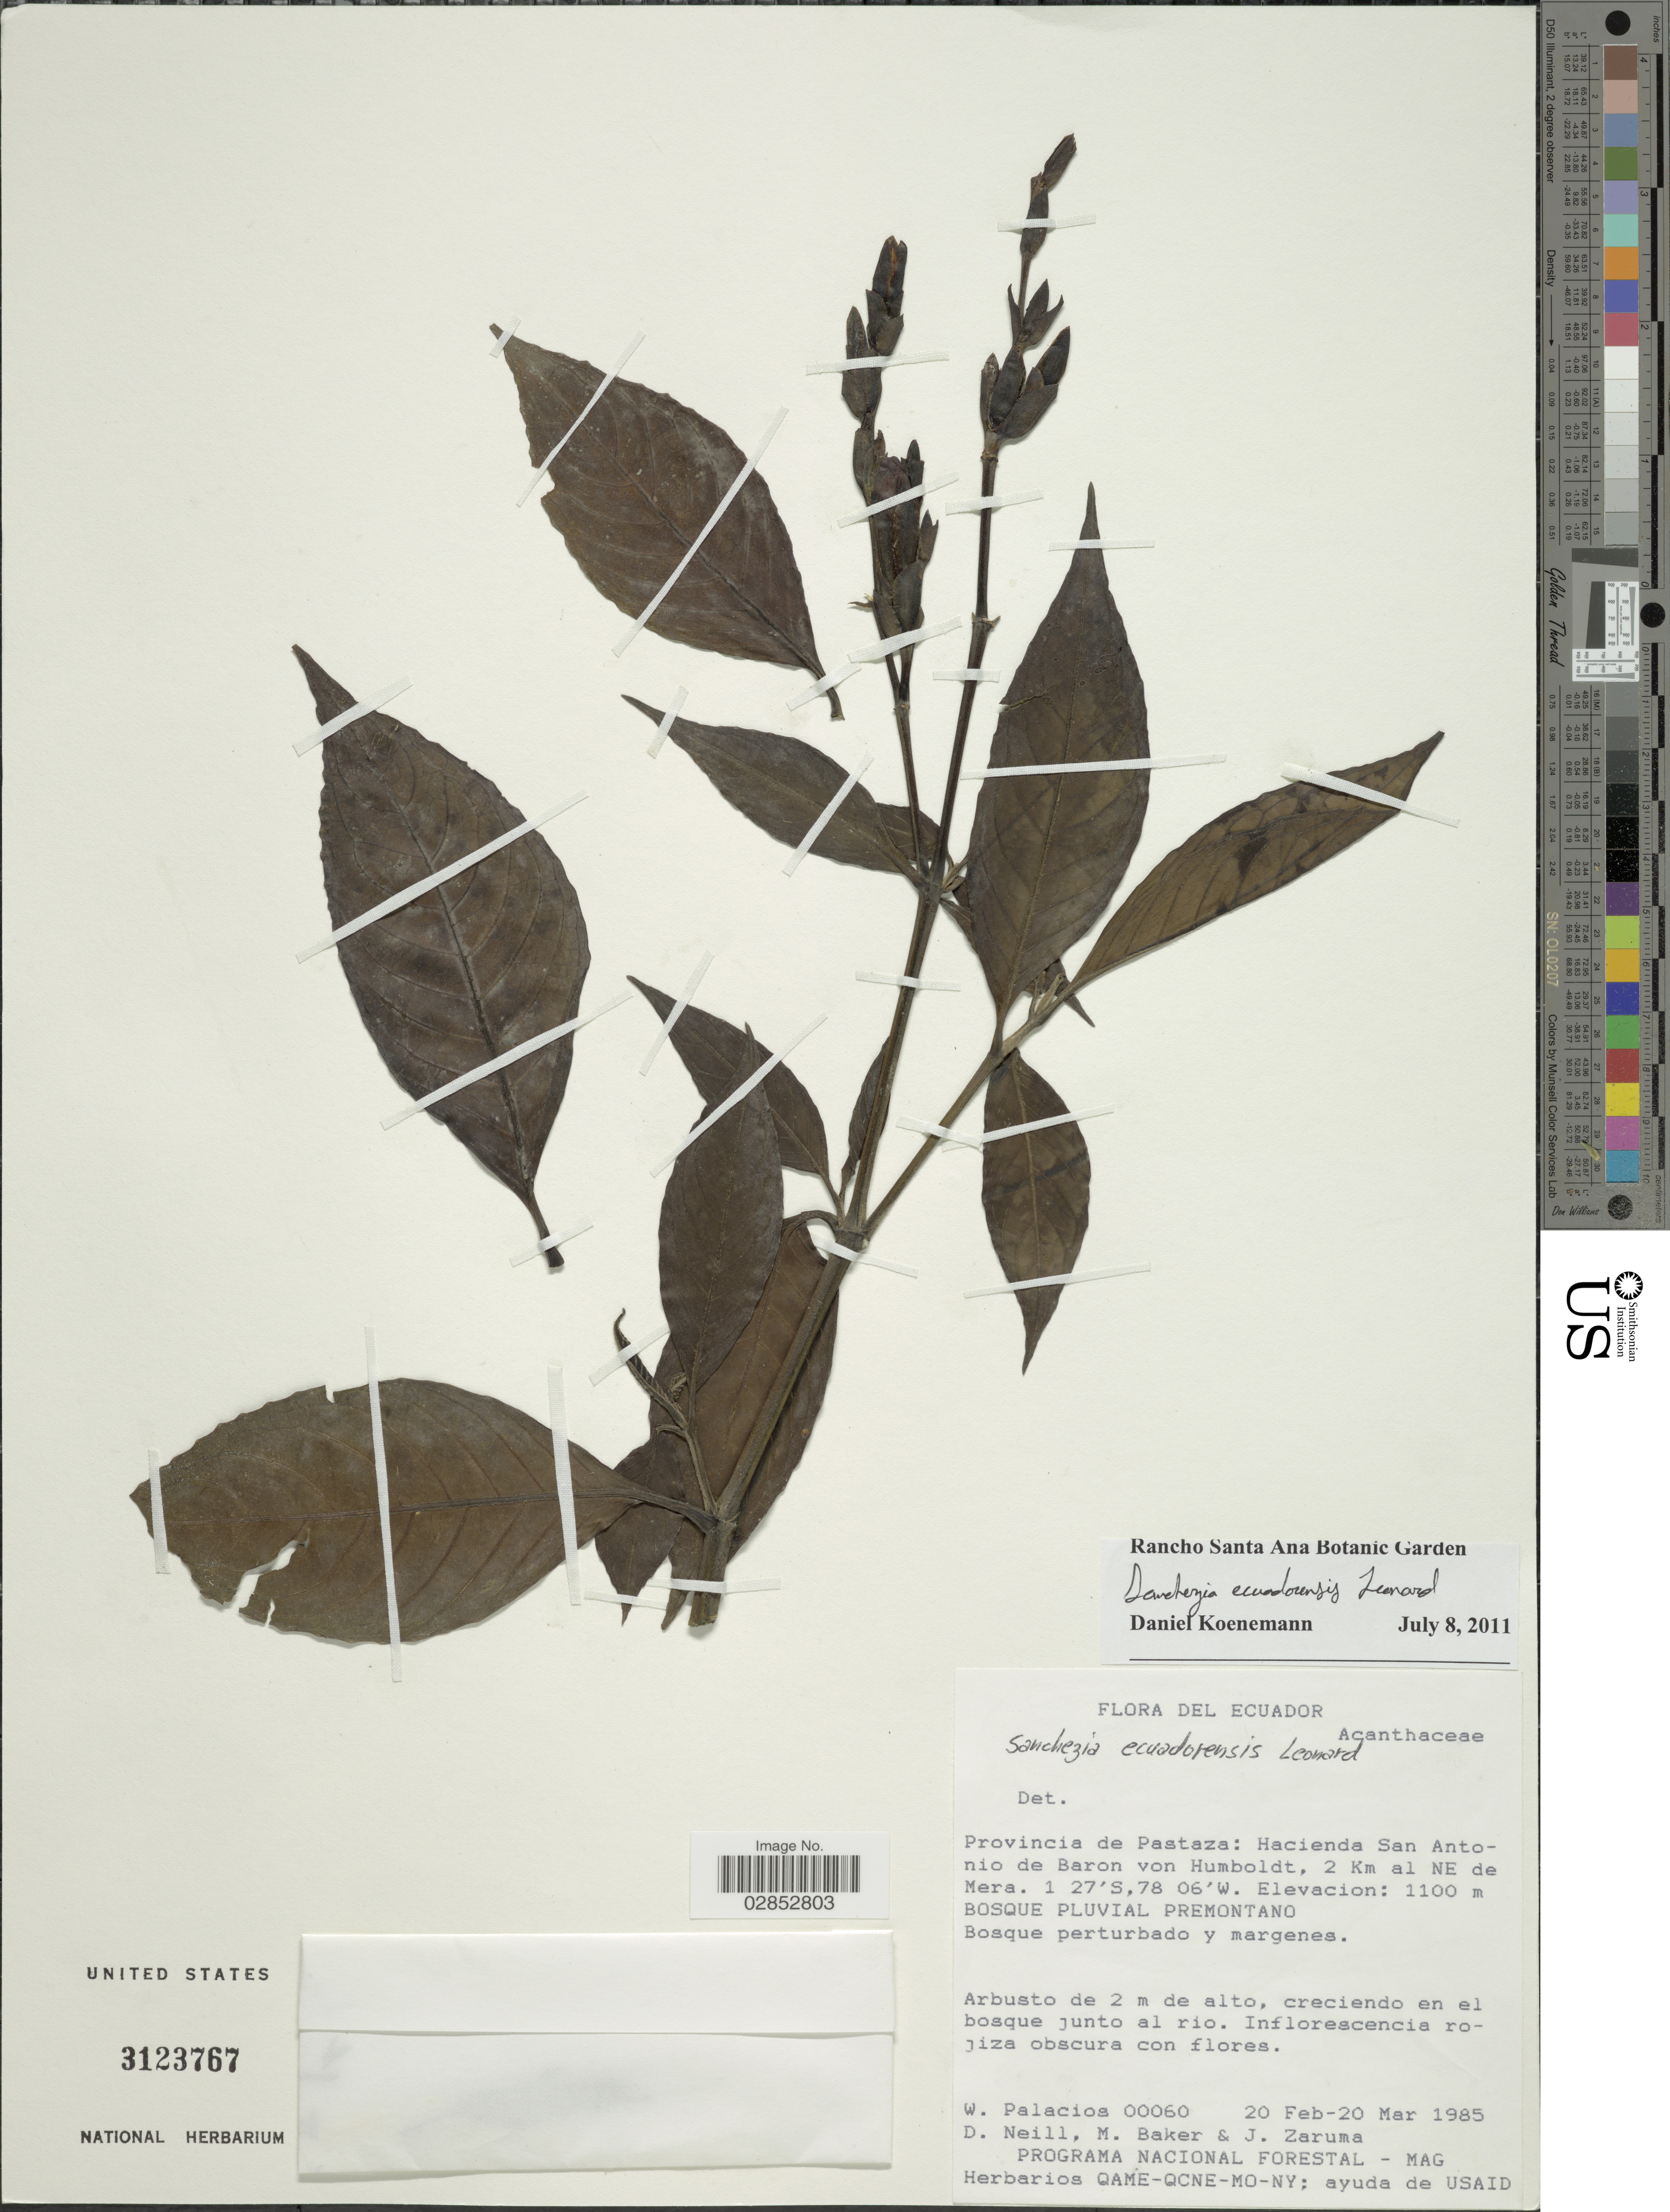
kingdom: Plantae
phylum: Tracheophyta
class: Magnoliopsida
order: Lamiales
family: Acanthaceae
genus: Sanchezia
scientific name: Sanchezia ecuadorensis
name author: Leonard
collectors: W. Palacios, D. Neill, M. Baker & J. Zaruma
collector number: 00060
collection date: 1985-02-20/1985-03-20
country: Ecuador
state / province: Pastaza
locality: Hacienda San Antonio de Baron von Humboldt, 2 Km al NE de Mera.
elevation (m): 1100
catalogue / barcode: US 3123767